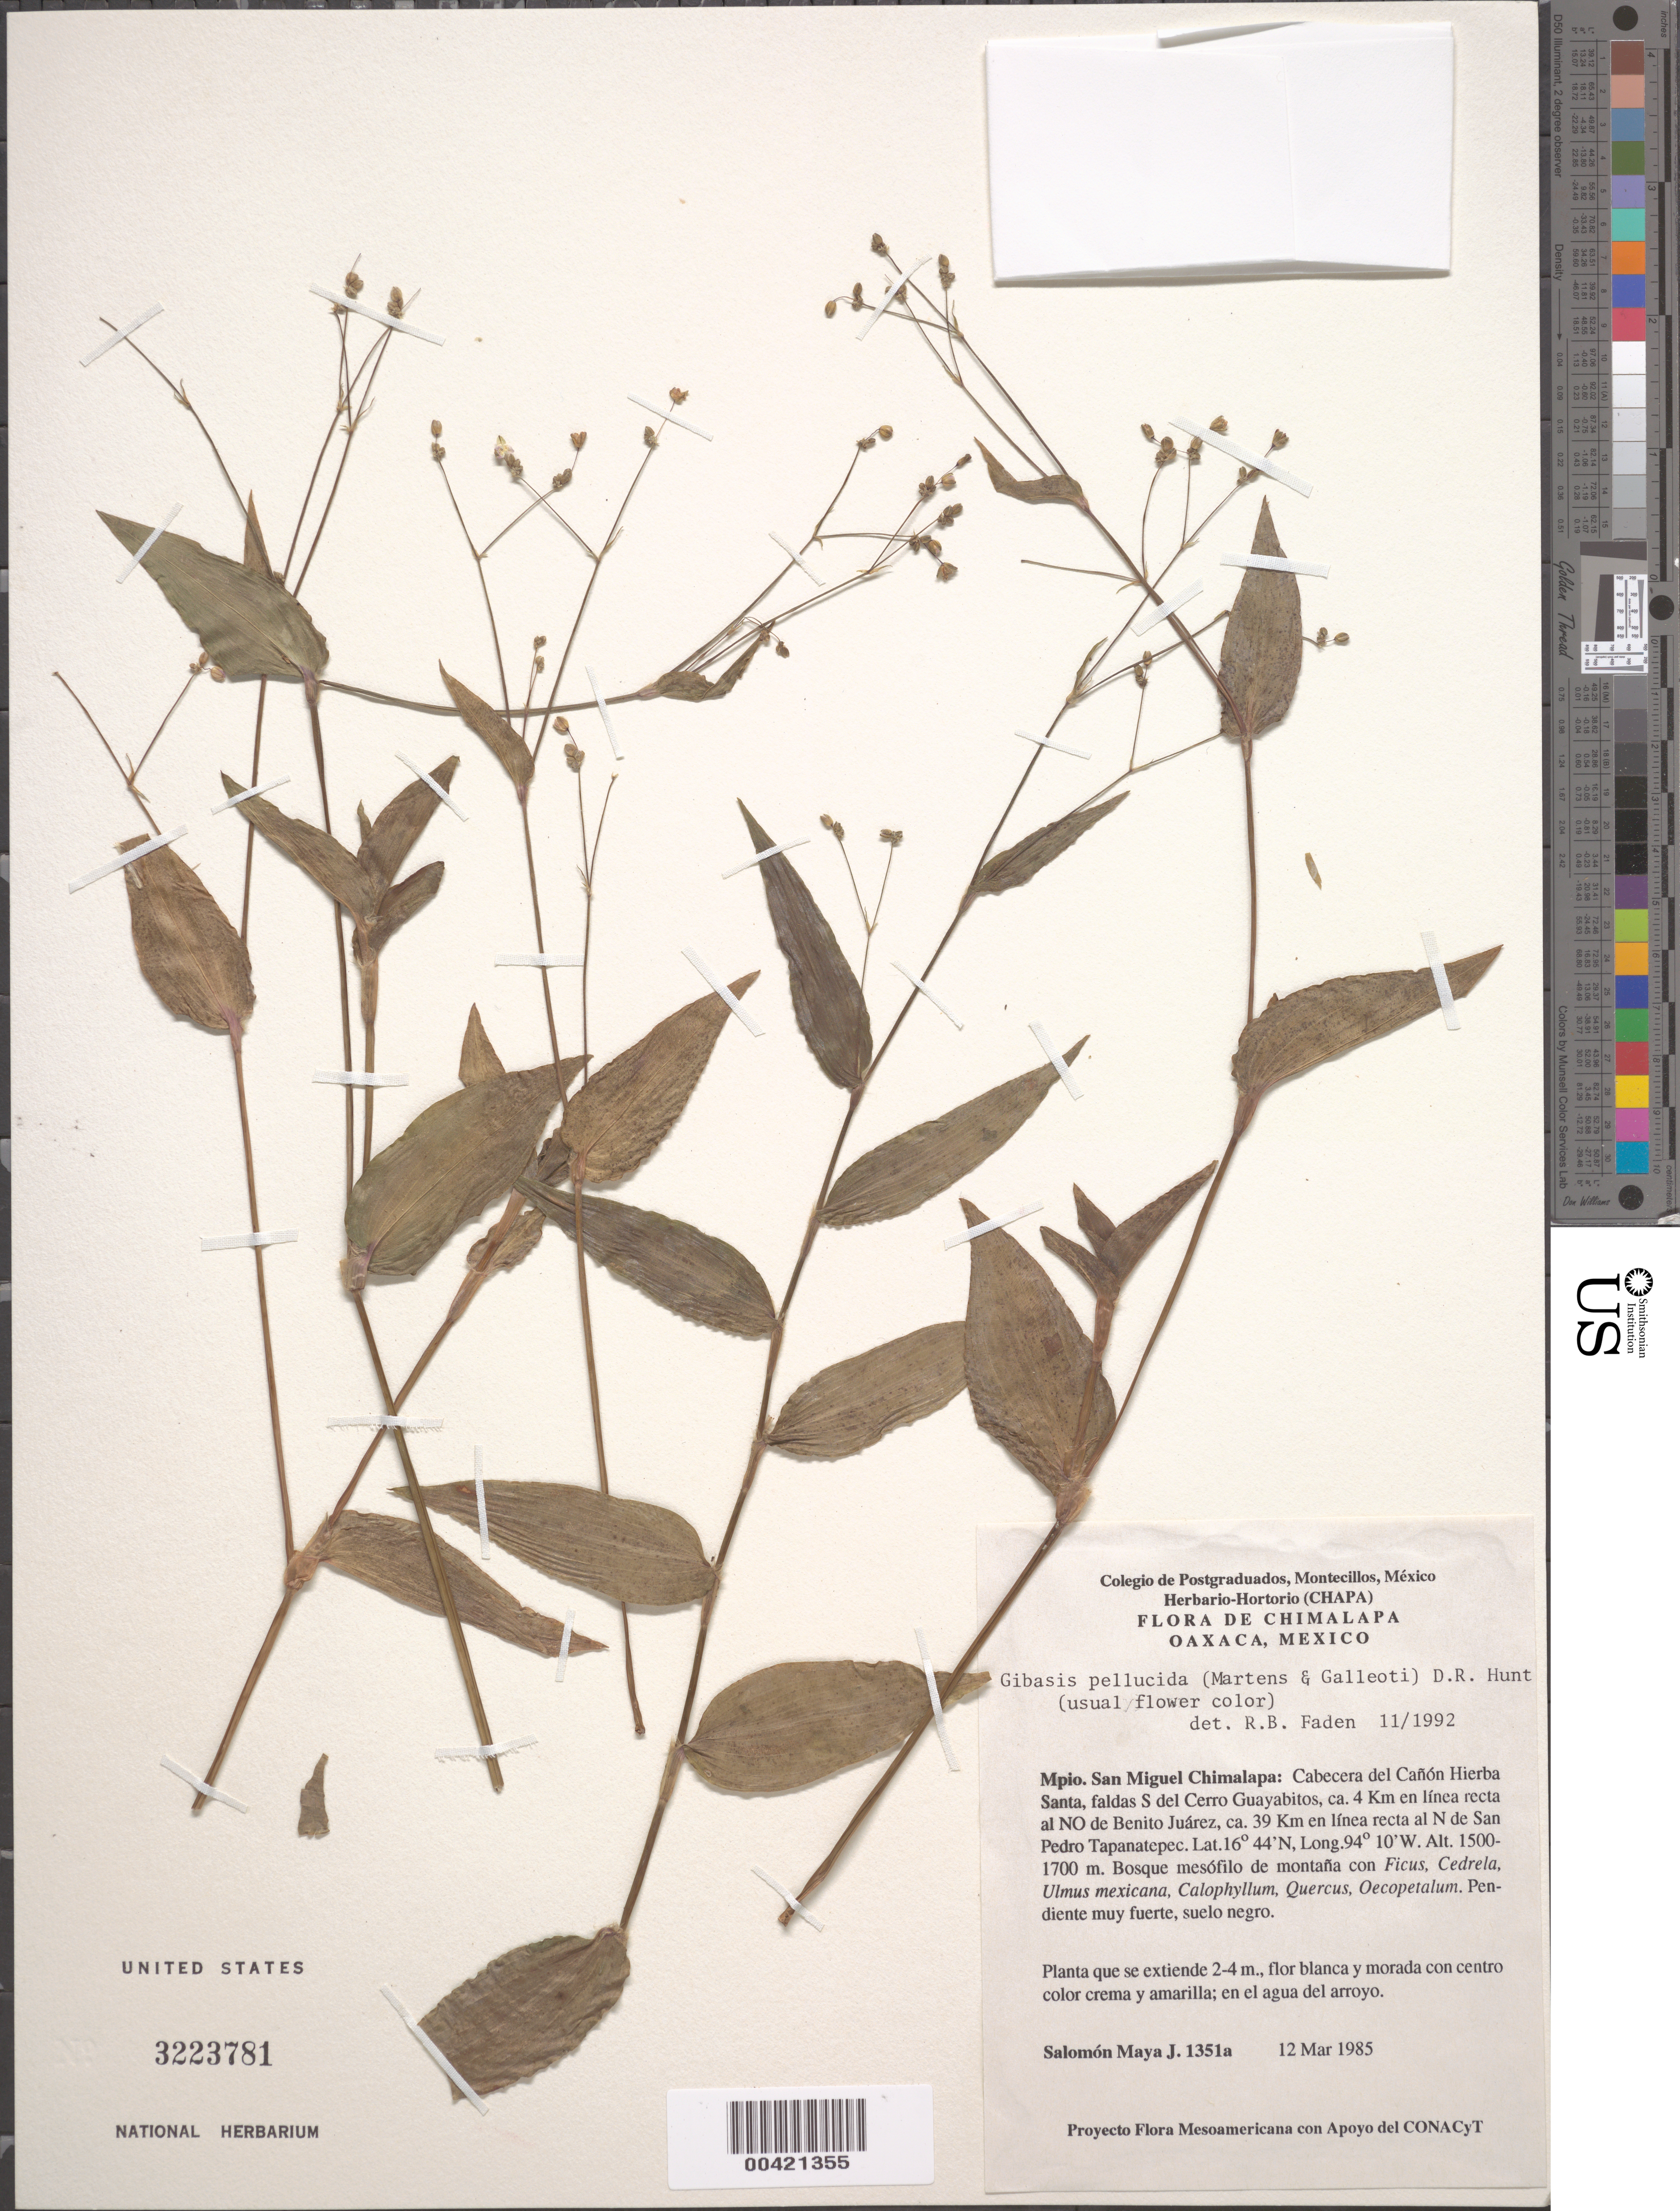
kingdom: Plantae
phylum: Tracheophyta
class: Liliopsida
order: Commelinales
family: Commelinaceae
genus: Gibasis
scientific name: Gibasis pellucida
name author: (M. Martens & Galeotti) D.R. Hunt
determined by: Faden, Robert B., (US), Smithsonian Institution - National Museum of Natural History (UNITED STATES)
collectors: S. Maya J.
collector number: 1351a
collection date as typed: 12 Mar 1985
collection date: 1985-03-12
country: Mexico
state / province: Oaxaca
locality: San miguel chimalapa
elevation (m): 1500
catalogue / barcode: US 3223781